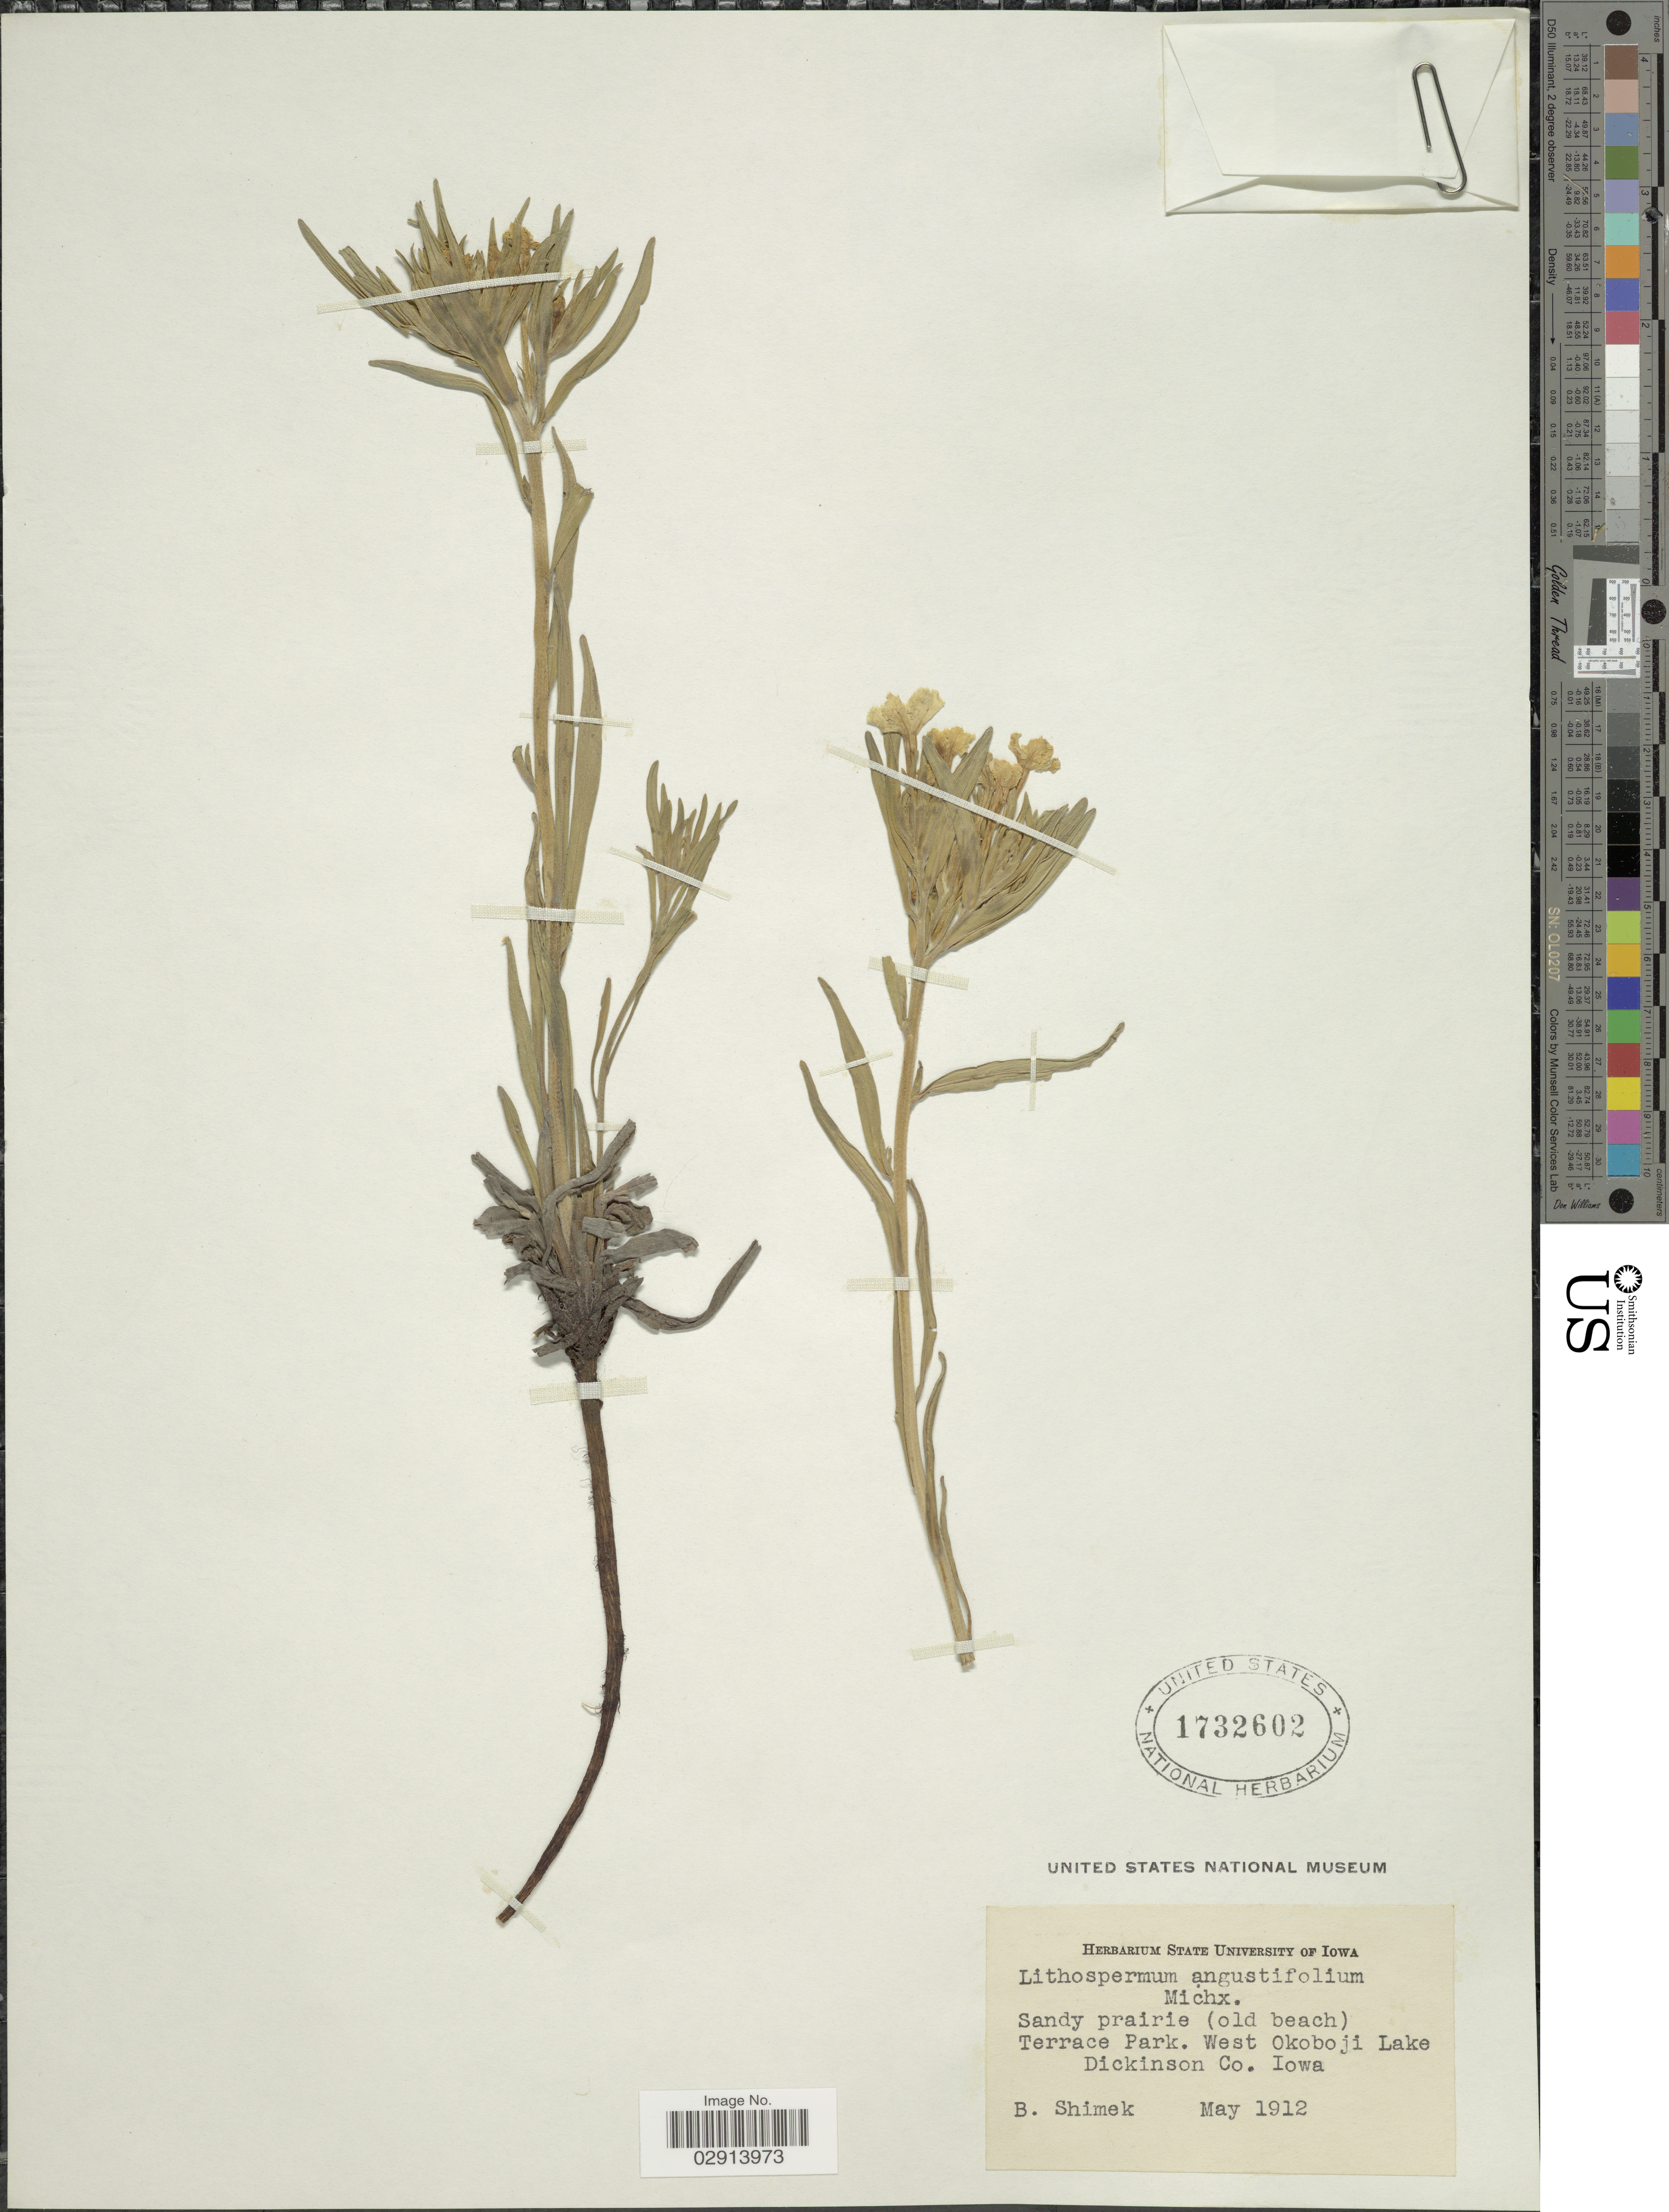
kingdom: Plantae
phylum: Tracheophyta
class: Magnoliopsida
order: Boraginales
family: Boraginaceae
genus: Lithospermum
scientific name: Lithospermum incisum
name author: Lehm.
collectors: B. Shimek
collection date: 1912-05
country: United States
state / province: Iowa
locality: Terrace Park. West Okoboji Lake. Dickinson Co.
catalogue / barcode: US 1732602